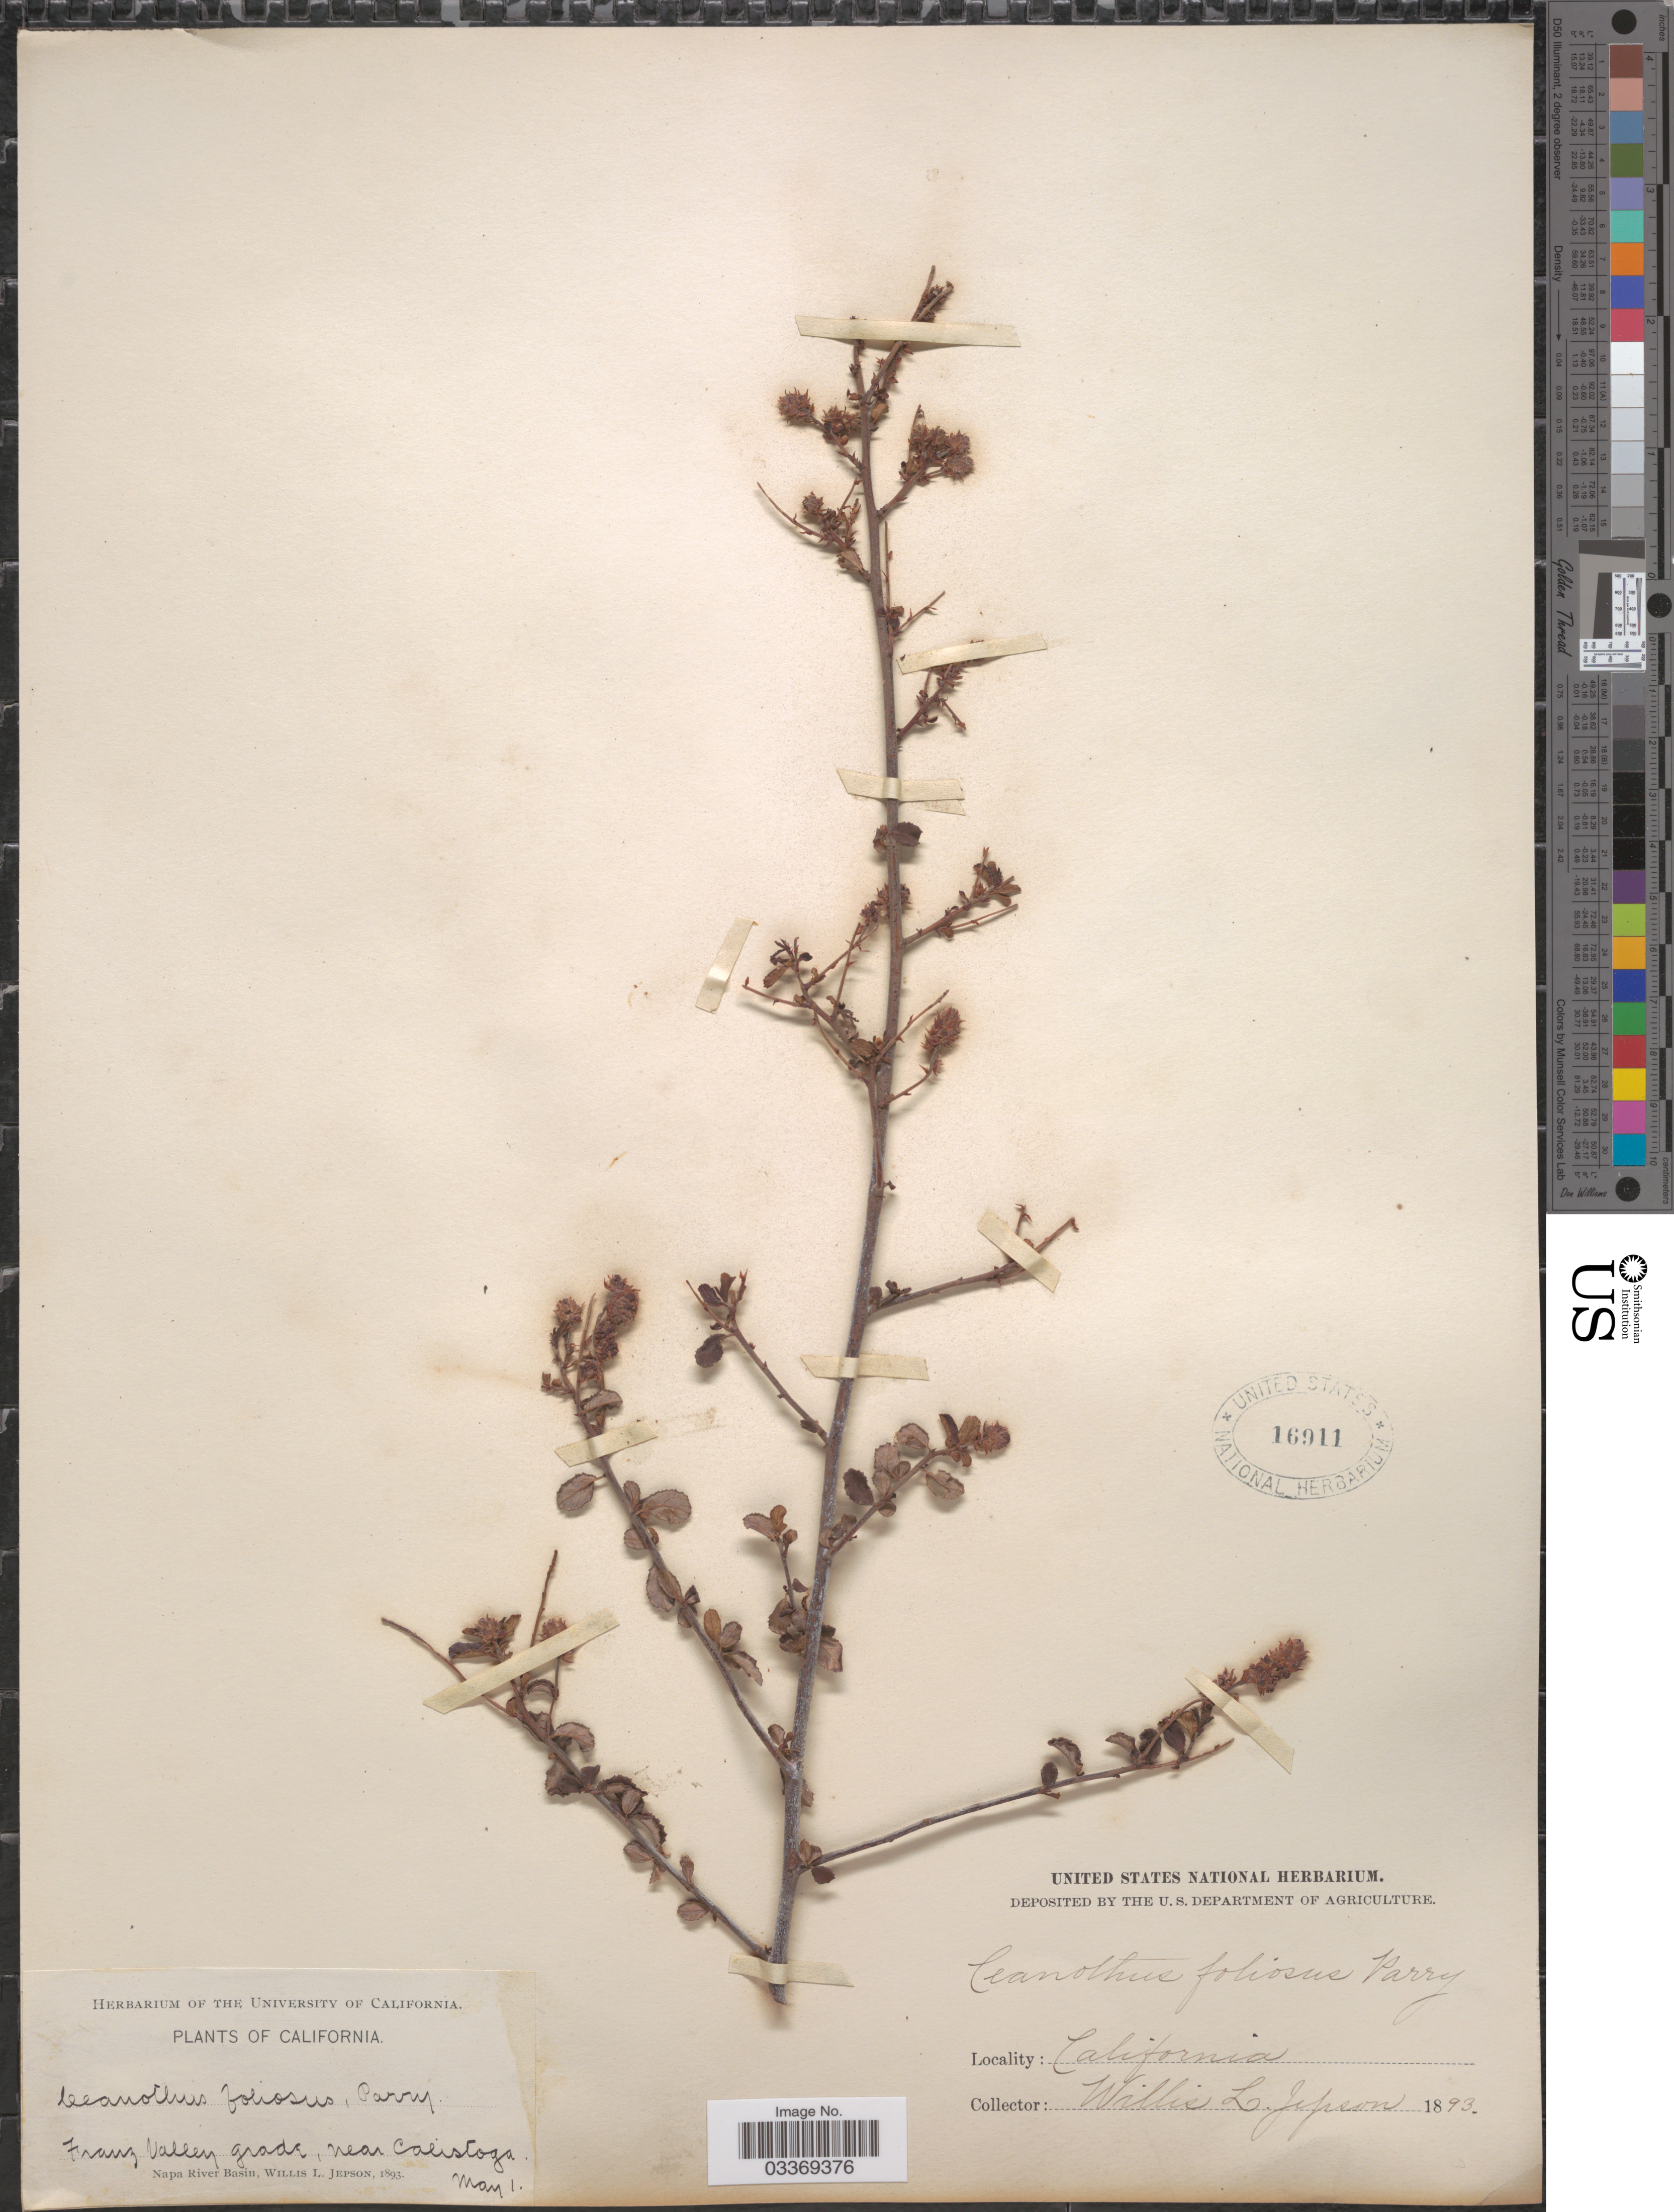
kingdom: Plantae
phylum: Tracheophyta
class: Magnoliopsida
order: Rosales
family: Rhamnaceae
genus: Ceanothus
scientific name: Ceanothus foliosus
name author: Parry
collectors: W. L. Jepson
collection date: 1893-05-01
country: United States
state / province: California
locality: Franz Valley grade, near Calistoga. Napa River Basin.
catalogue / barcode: US 16911